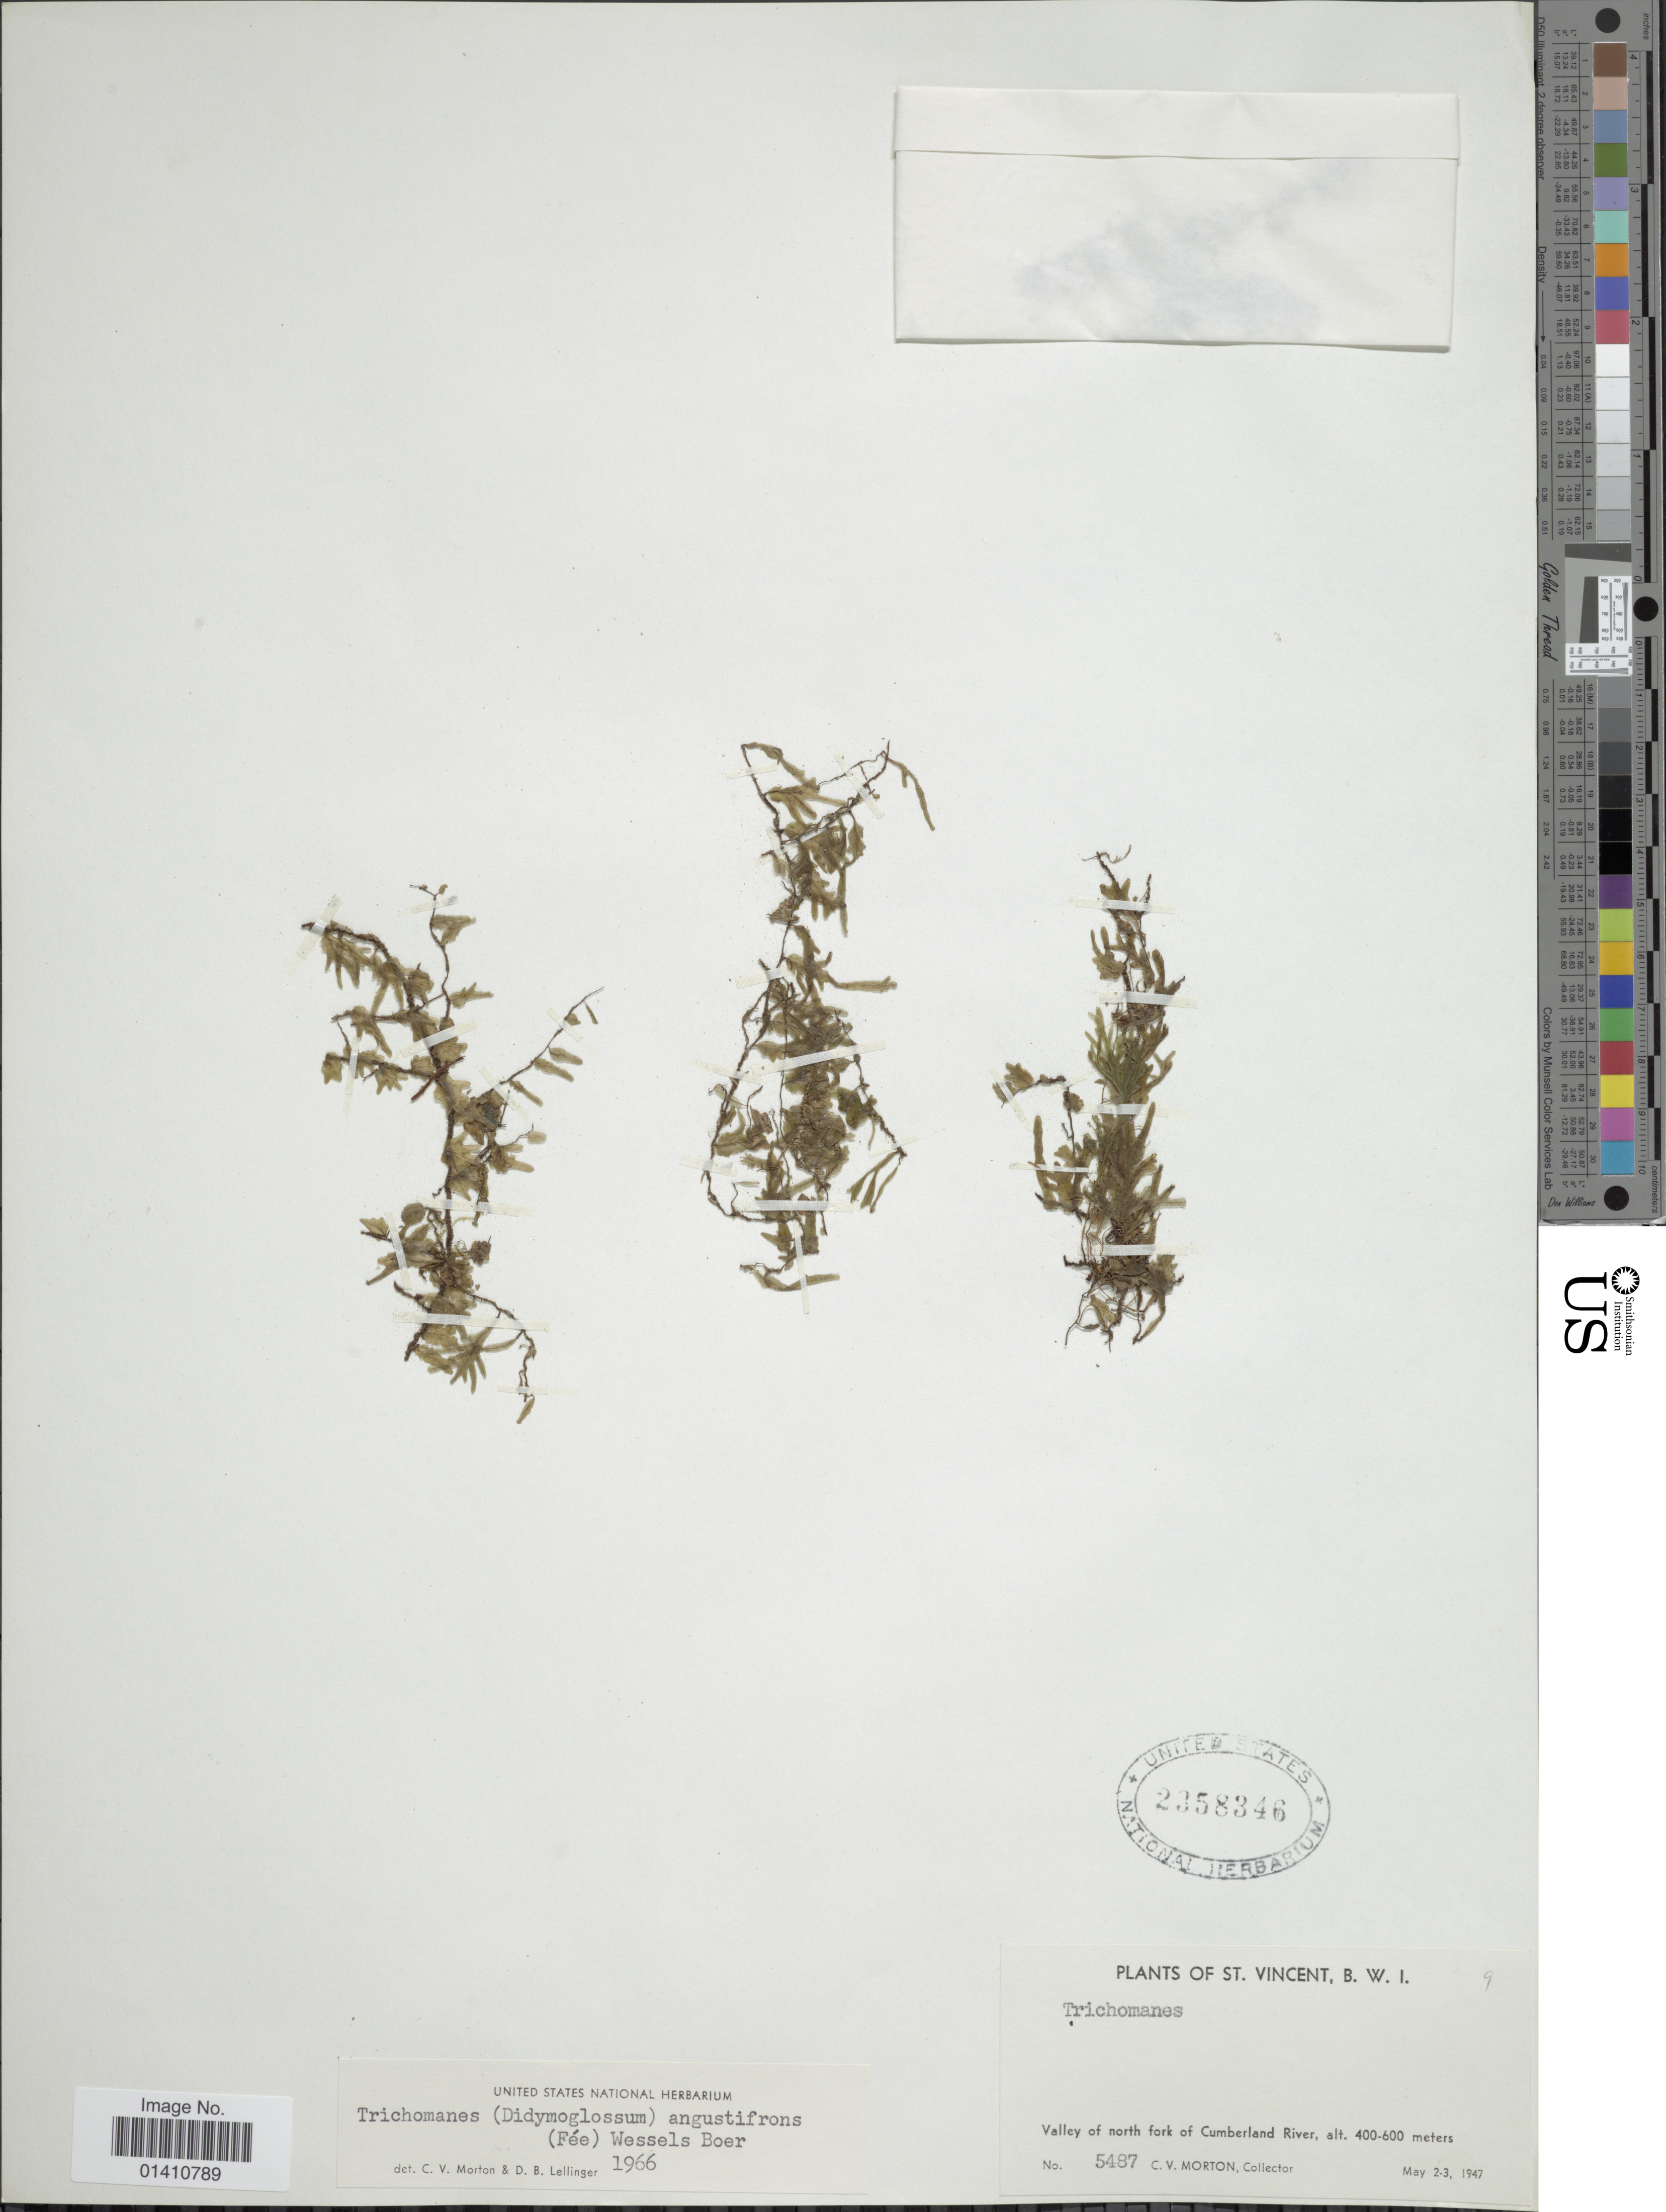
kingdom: Plantae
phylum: Tracheophyta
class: Polypodiopsida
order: Hymenophyllales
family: Hymenophyllaceae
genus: Didymoglossum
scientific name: Didymoglossum angustifrons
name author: Fée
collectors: C. V. Morton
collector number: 5487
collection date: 1947-05-02/1947-05-03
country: St. Vincent - Grenadines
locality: St. Vincent, B. W. I., Valley of north fork of Cumberland River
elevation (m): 400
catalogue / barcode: US 2358346